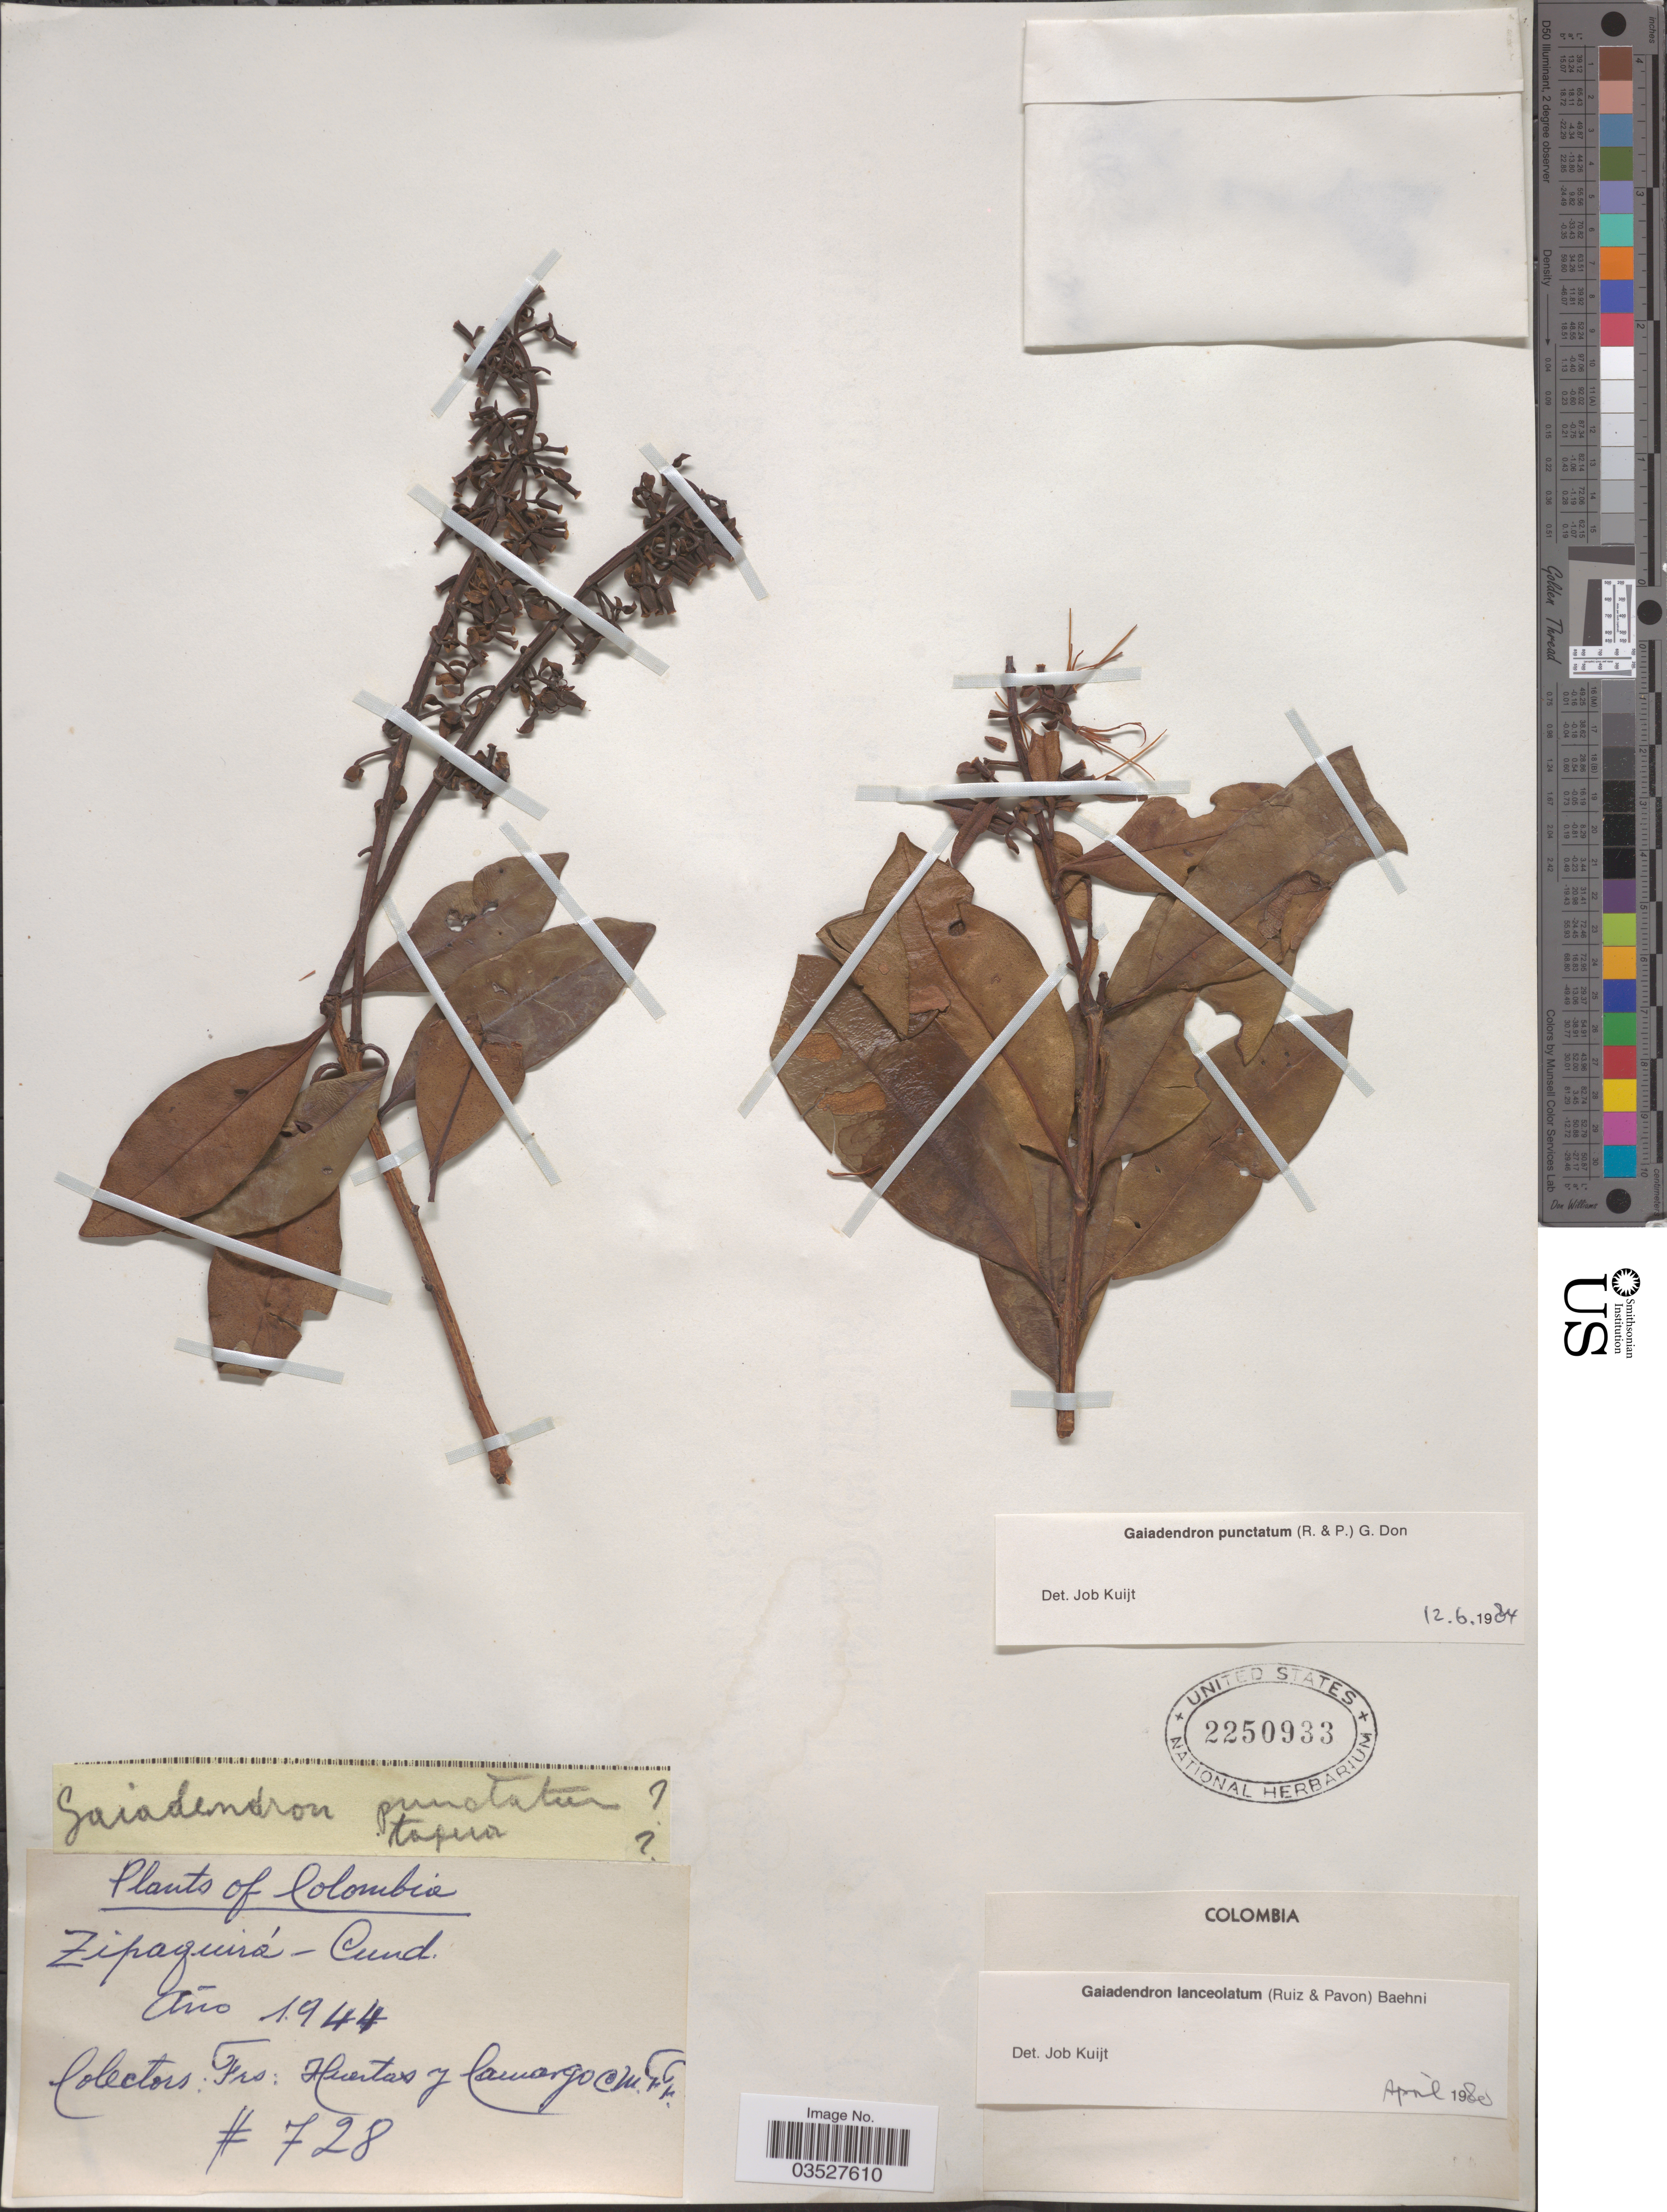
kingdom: Plantae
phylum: Tracheophyta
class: Magnoliopsida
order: Santalales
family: Loranthaceae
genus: Gaiadendron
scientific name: Gaiadendron punctatum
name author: (Ruiz & Pav.) G. Don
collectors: -- Huertas & C. Camargo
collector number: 728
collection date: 1944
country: Colombia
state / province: Cundinamarca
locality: Zipaquirá.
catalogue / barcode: US 2250933